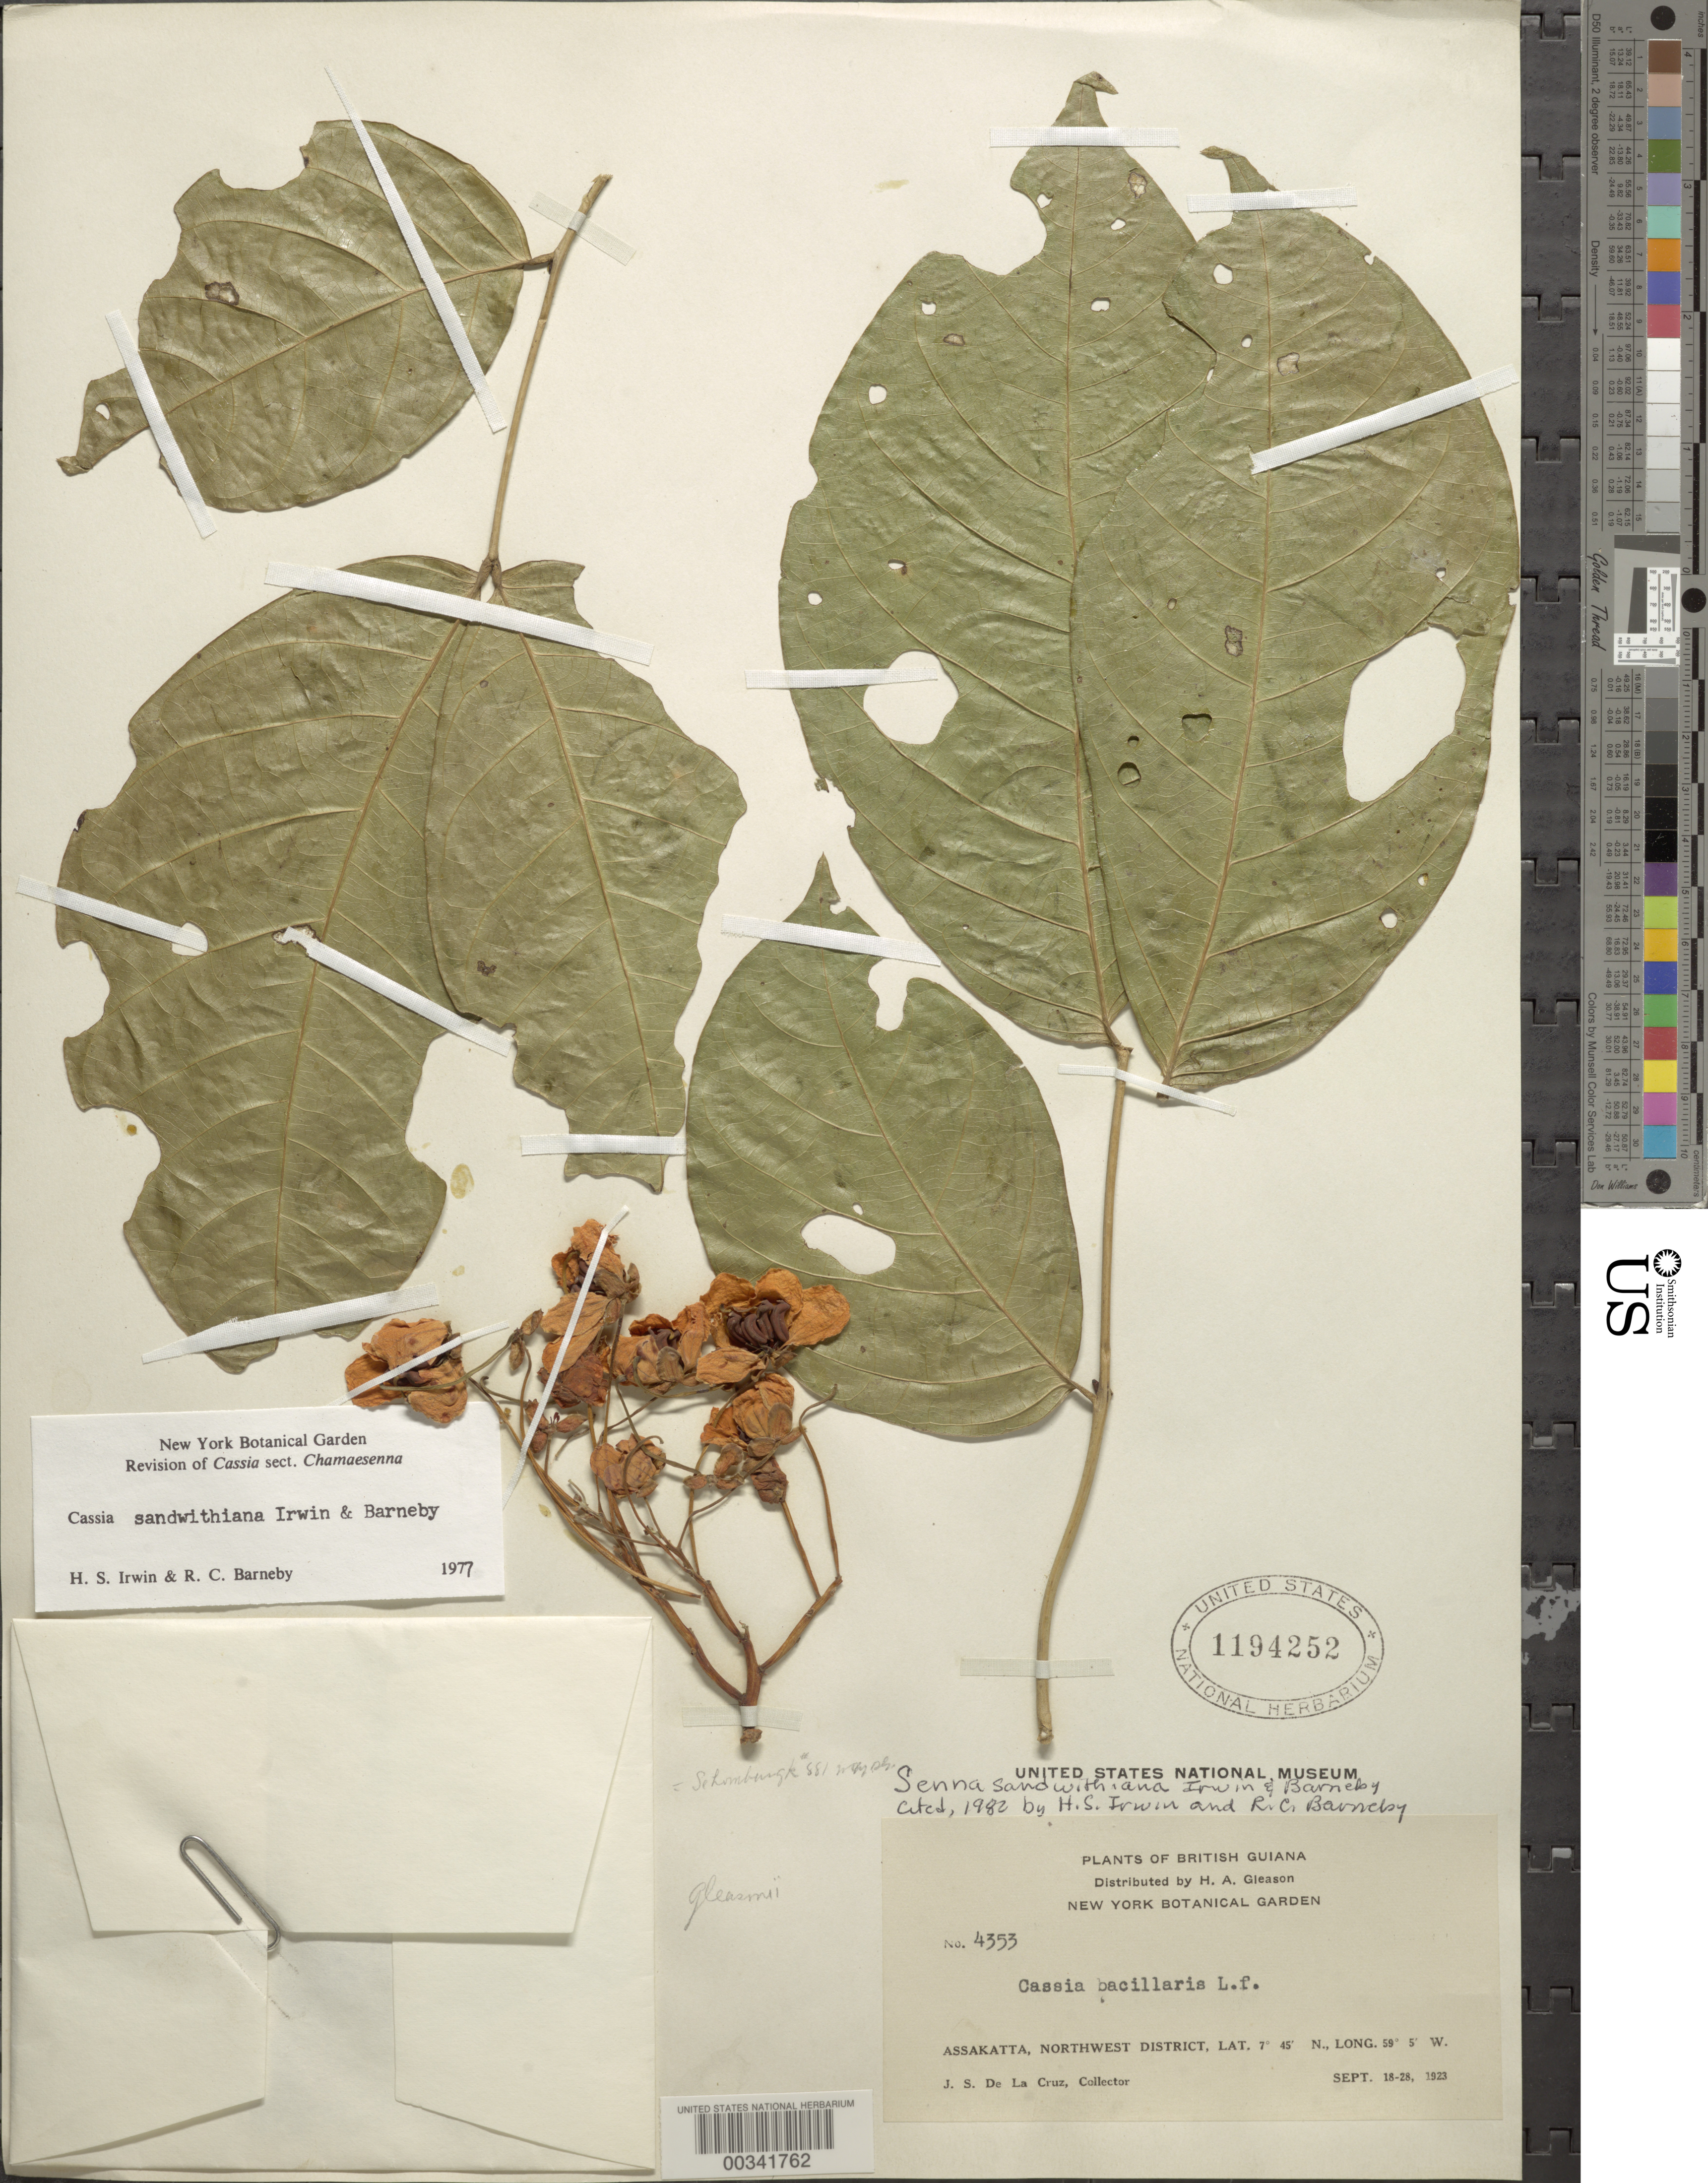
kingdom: Plantae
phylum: Tracheophyta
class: Magnoliopsida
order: Fabales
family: Fabaceae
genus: Senna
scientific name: Senna sandwithiana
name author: H.S. Irwin & Barneby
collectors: J. S. de la Cruz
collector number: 4353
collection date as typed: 18 Sep 1923 to 28 Sep 1923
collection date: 1923-09-18/1923-09-28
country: Guyana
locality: Assakatta; northwest district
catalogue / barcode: US 1194252